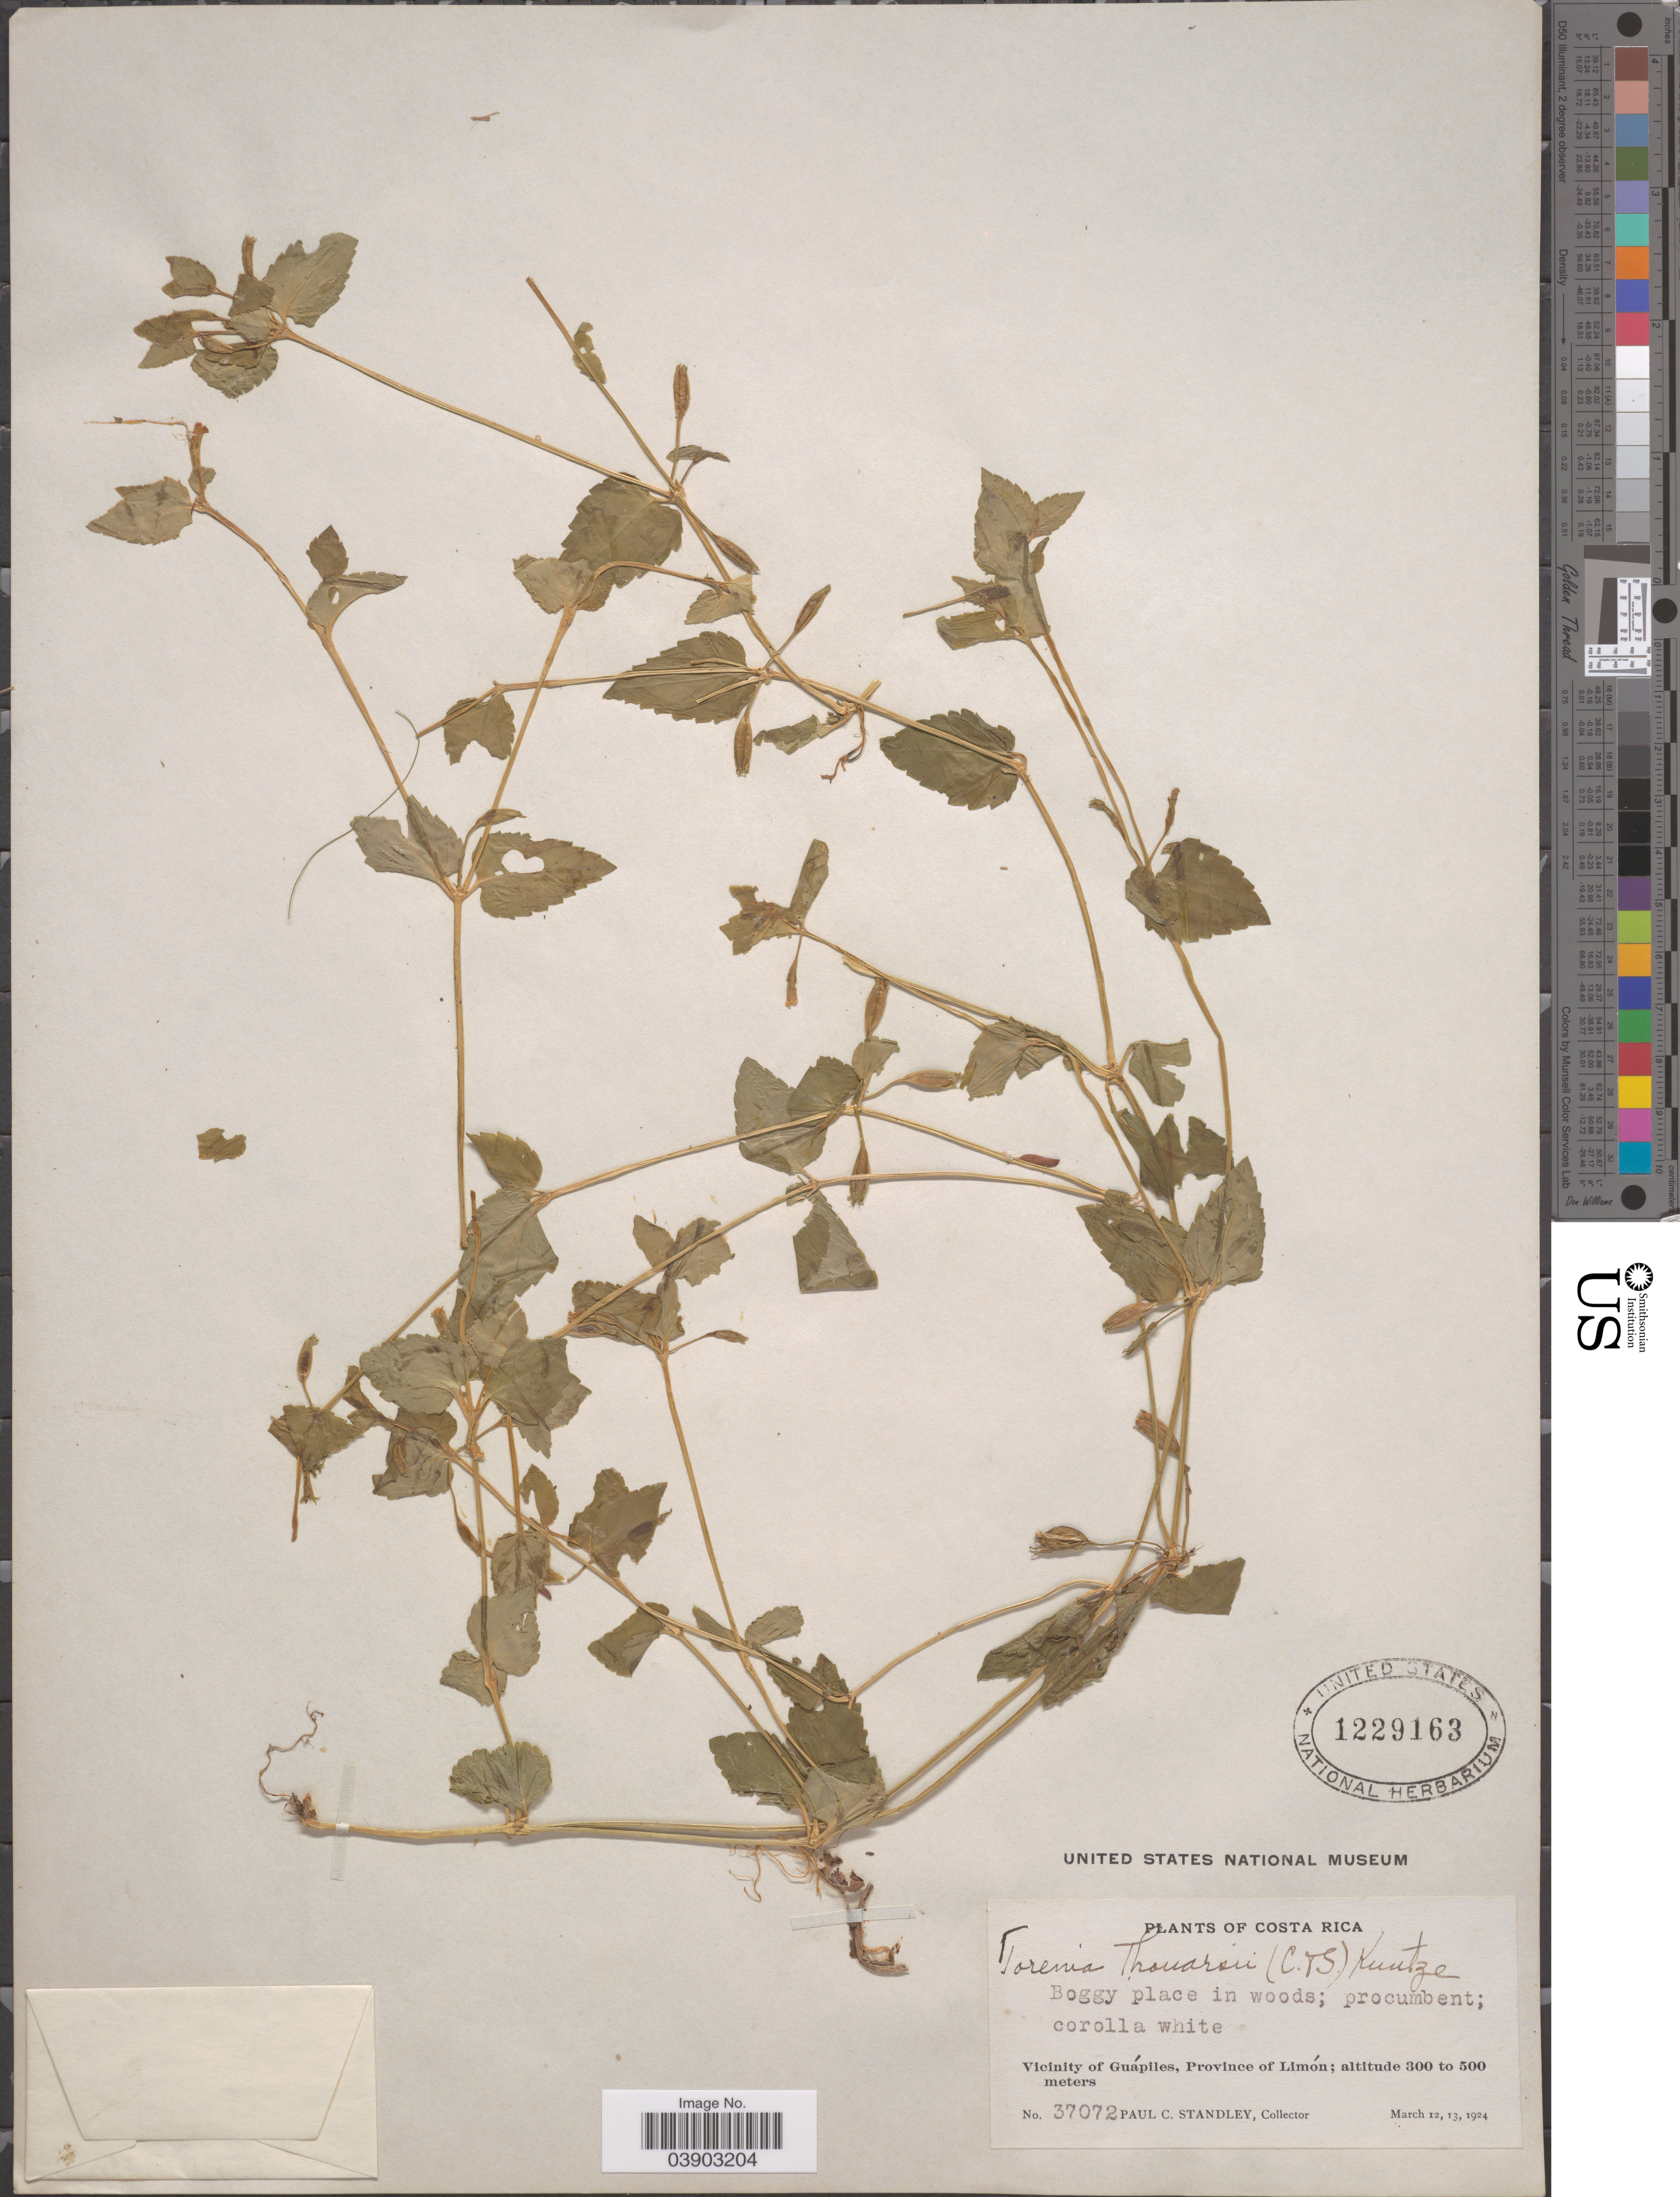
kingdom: Plantae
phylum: Tracheophyta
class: Magnoliopsida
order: Lamiales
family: Linderniaceae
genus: Torenia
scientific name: Torenia thouarsii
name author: (Cham. & Schltdl.) Kuntze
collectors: P. C. Standley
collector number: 37072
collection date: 1924-03-12/1924-03-13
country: Costa Rica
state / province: Limón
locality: Vicinity of Guápiles.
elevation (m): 300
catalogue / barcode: US 1229163